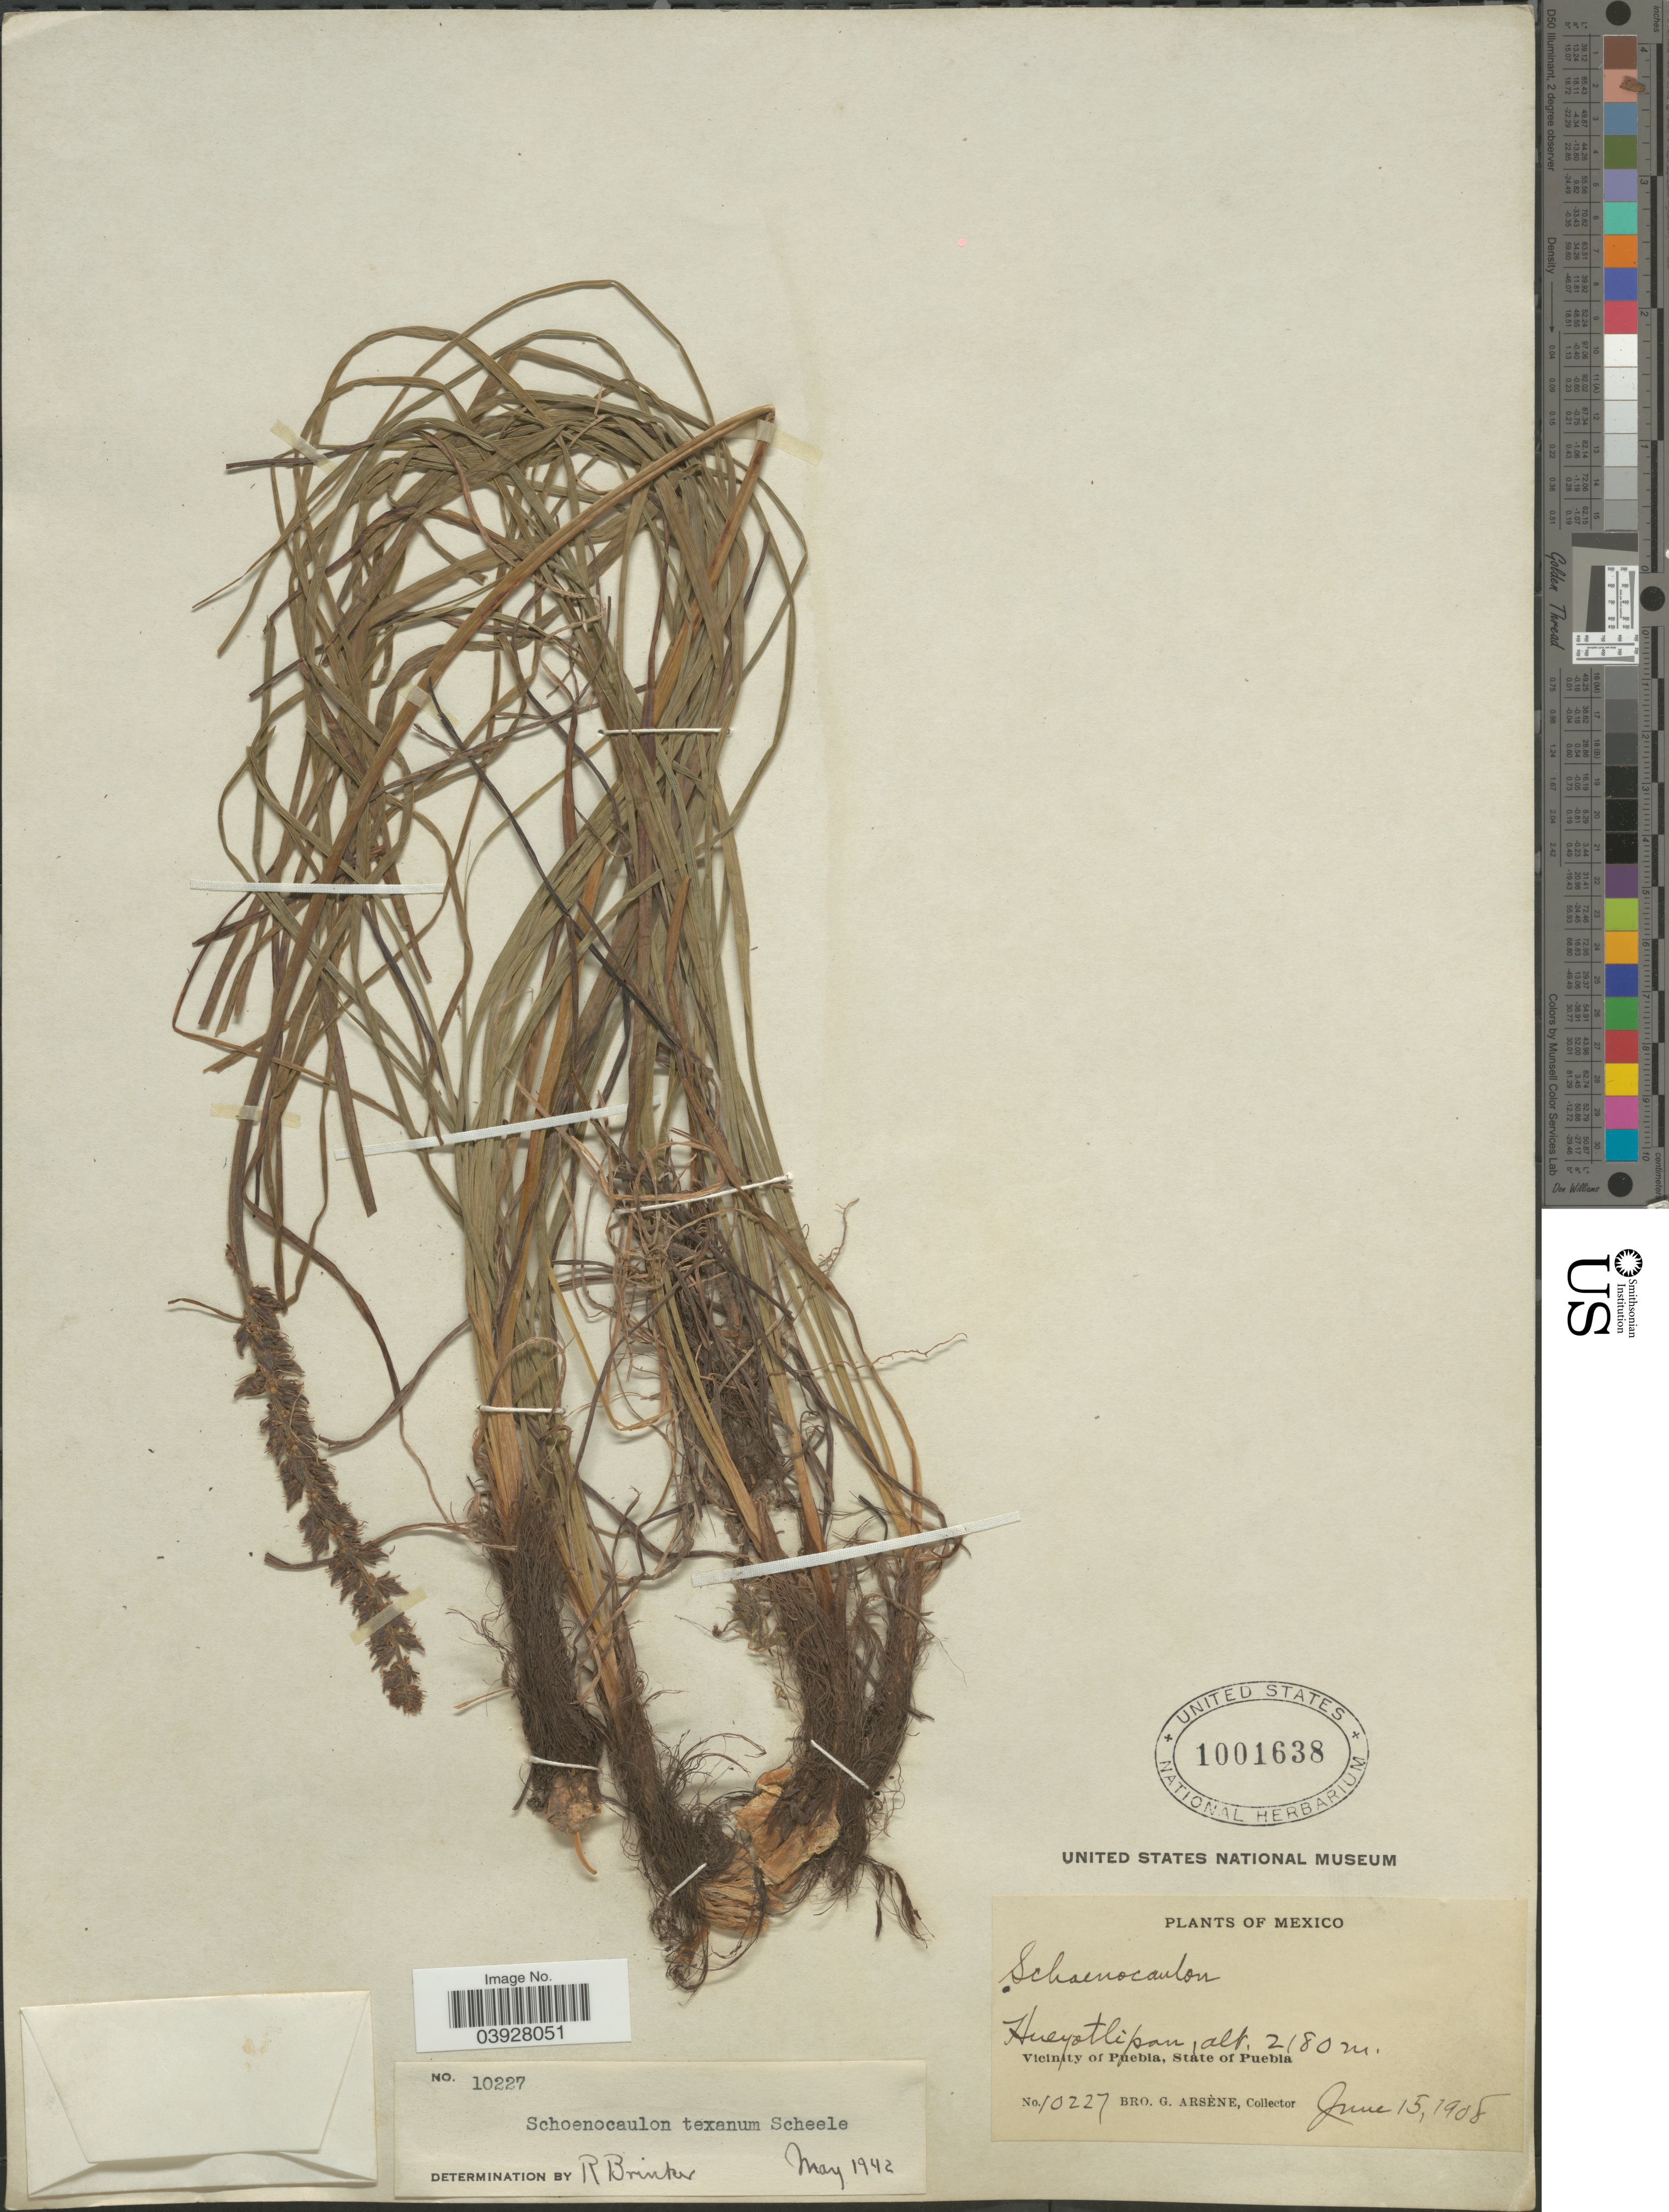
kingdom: Plantae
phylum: Tracheophyta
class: Liliopsida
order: Liliales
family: Melanthiaceae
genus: Schoenocaulon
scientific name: Schoenocaulon texanum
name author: Scheele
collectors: Bro. G. Arsène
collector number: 10227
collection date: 1908-06-15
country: Mexico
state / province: Puebla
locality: Hueyotlipan. Vicinity of Puebla.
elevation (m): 2180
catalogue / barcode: US 1001638